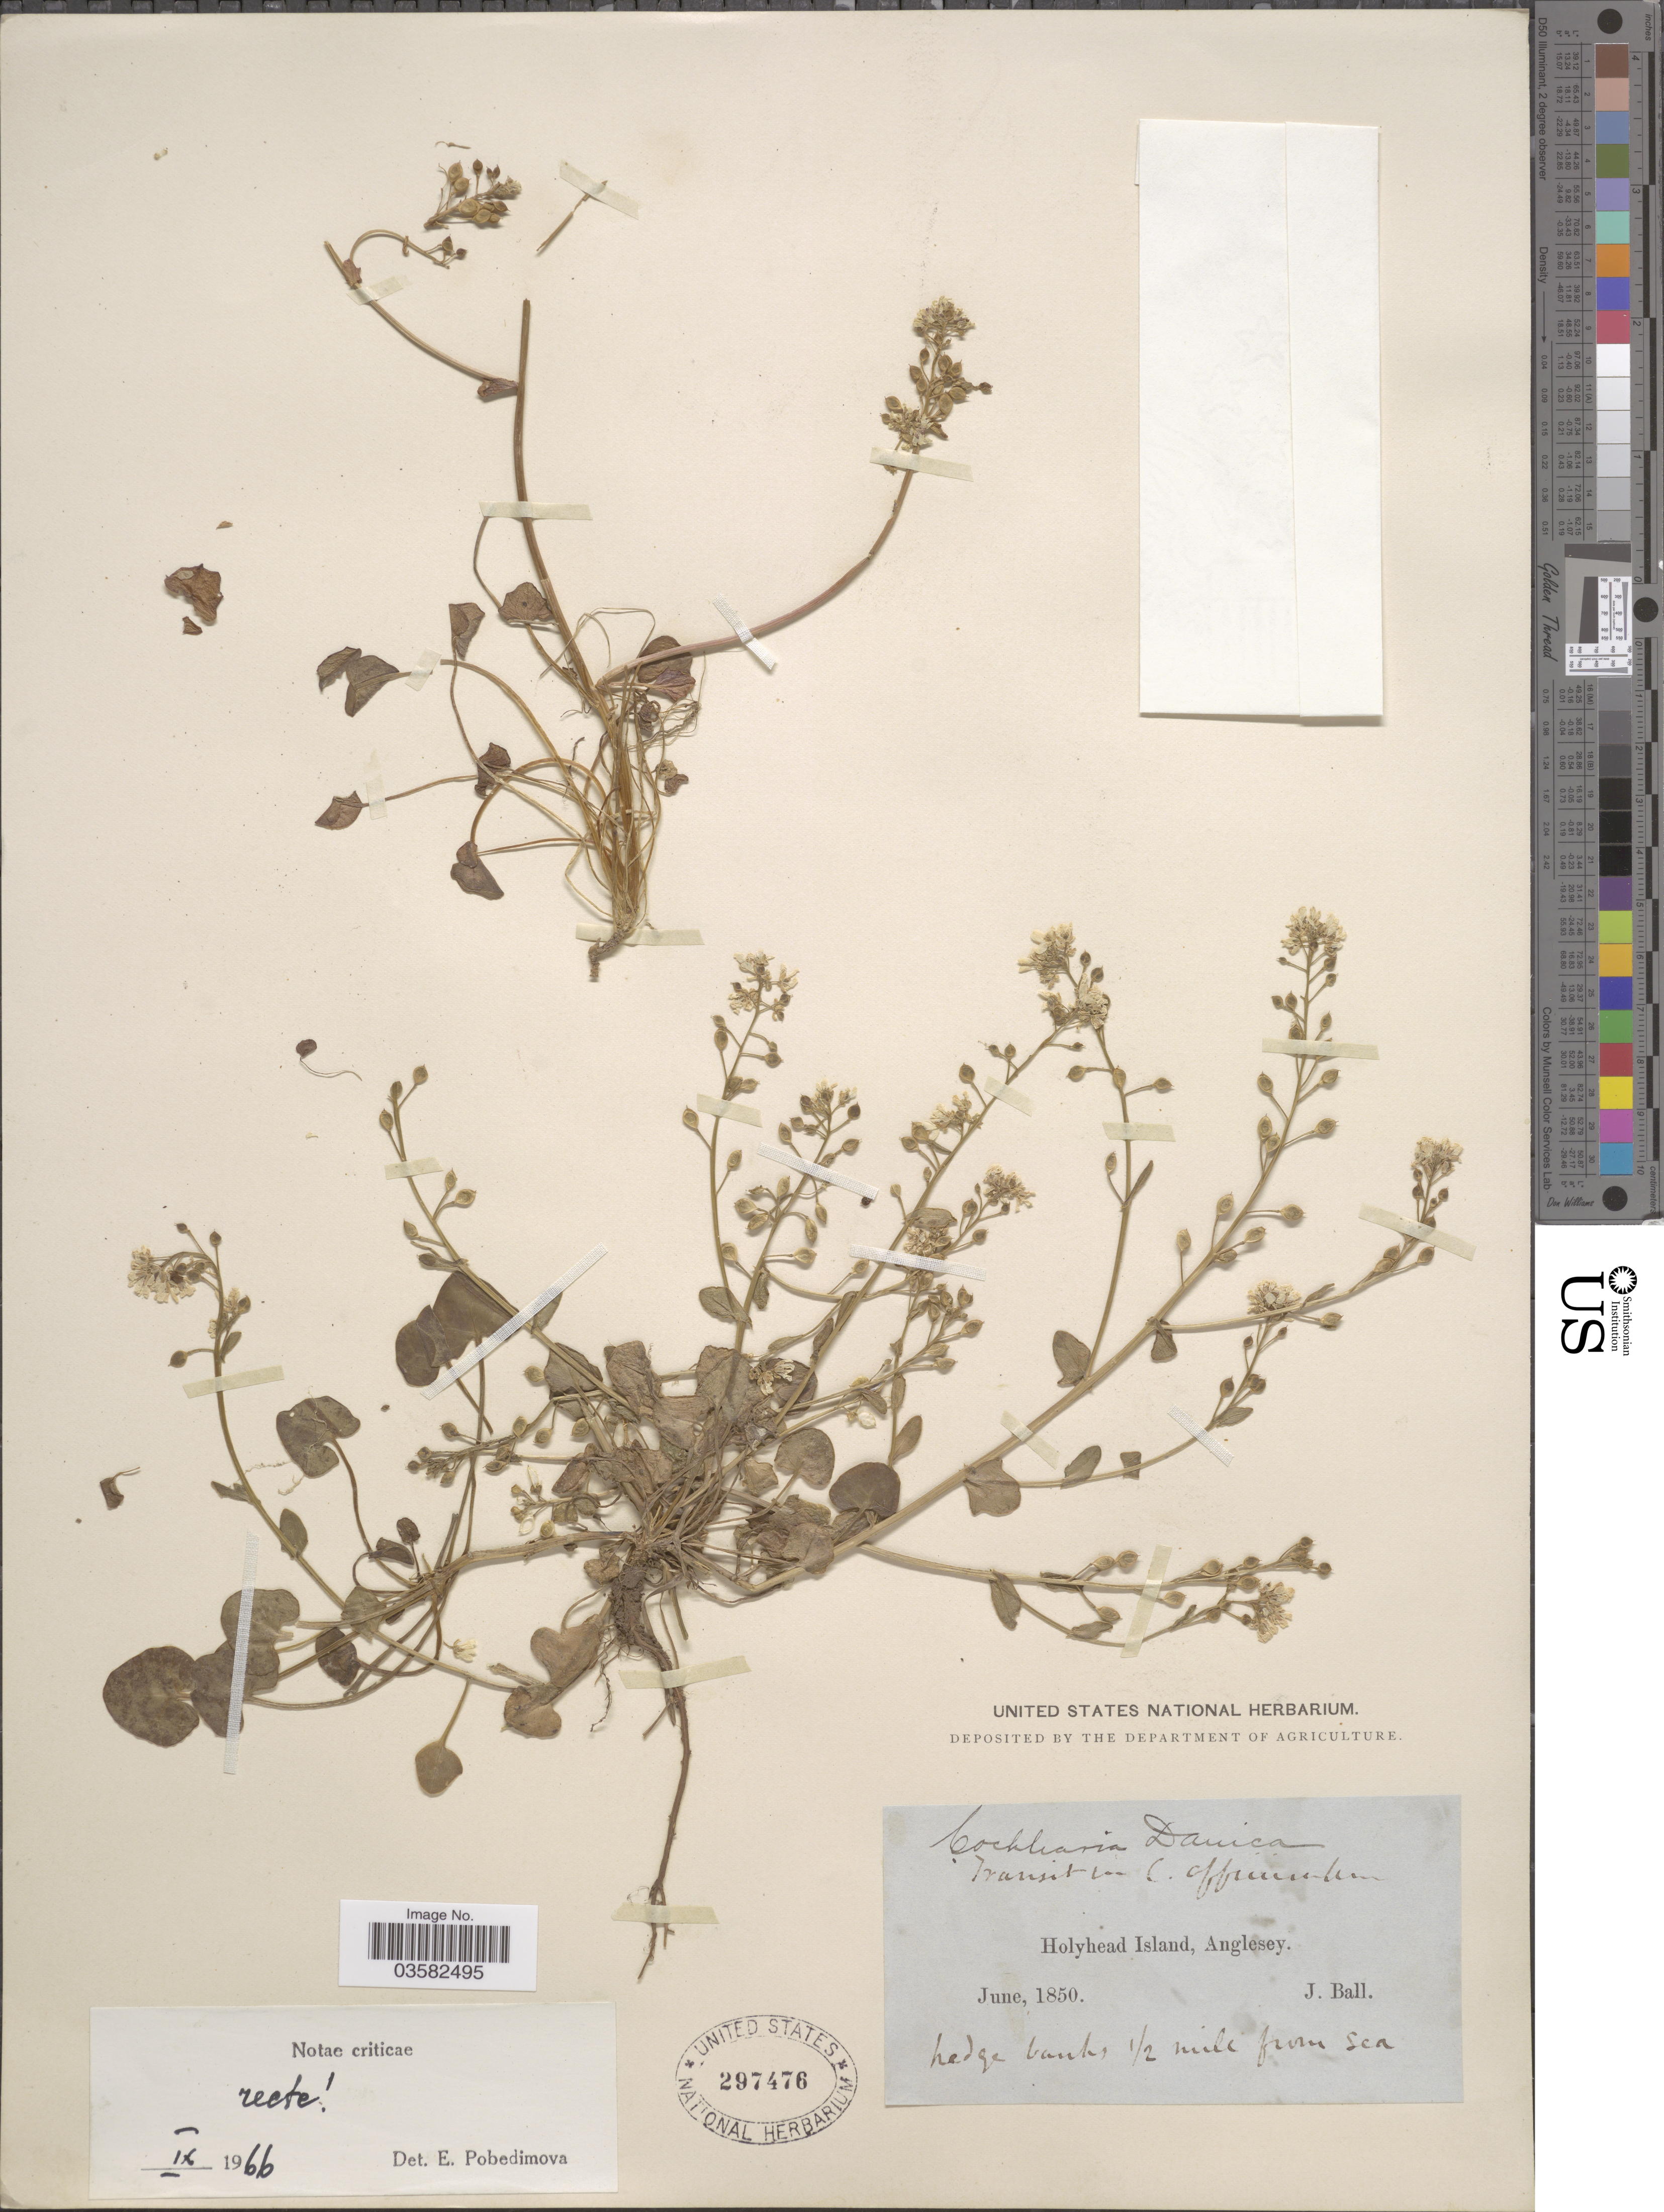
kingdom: Plantae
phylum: Tracheophyta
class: Magnoliopsida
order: Brassicales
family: Brassicaceae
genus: Cochlearia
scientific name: Cochlearia danica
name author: L.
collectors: J. Ball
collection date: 1850-06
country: United Kingdom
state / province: Wales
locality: Holyhead Island, Anglesey. Hedge banks ½ mile from sea.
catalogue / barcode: US 297476